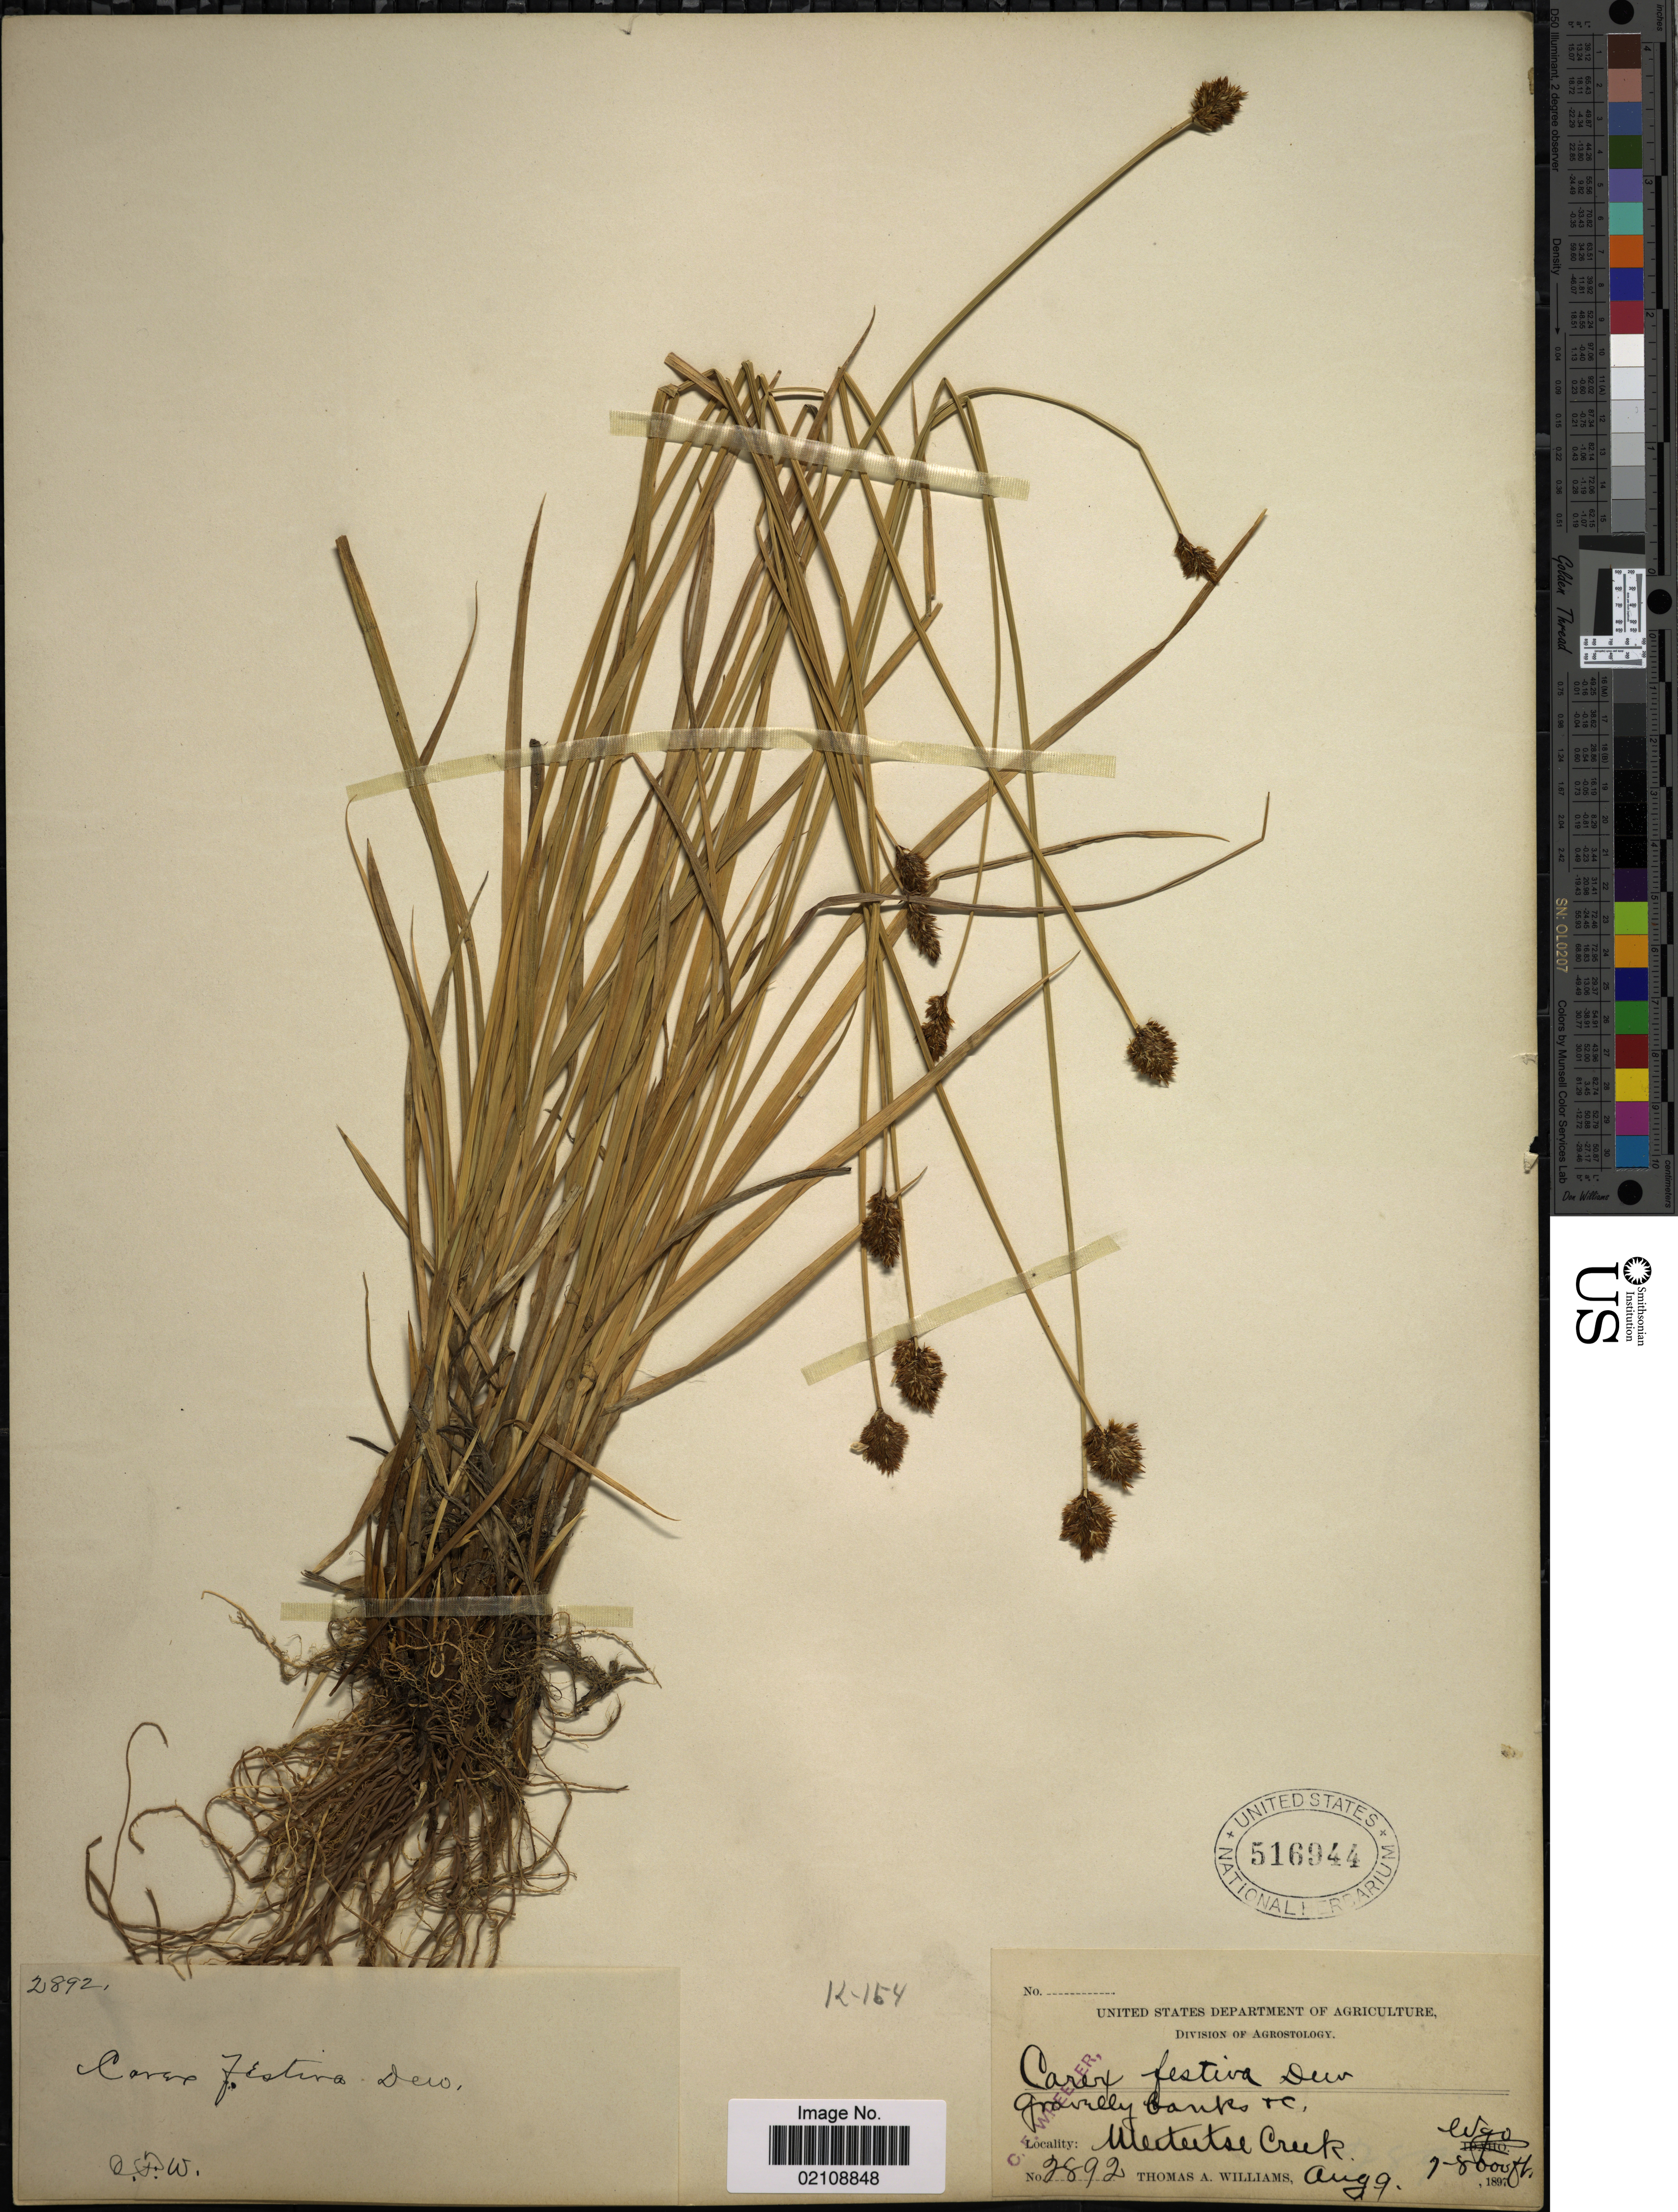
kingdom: Plantae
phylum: Tracheophyta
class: Liliopsida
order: Poales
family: Cyperaceae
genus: Carex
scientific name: Carex microptera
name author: Mack.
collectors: T. A. Williams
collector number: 2892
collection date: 1897-08-09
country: United States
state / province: Wyoming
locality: Meeteetse Creek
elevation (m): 2134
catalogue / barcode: US 516944